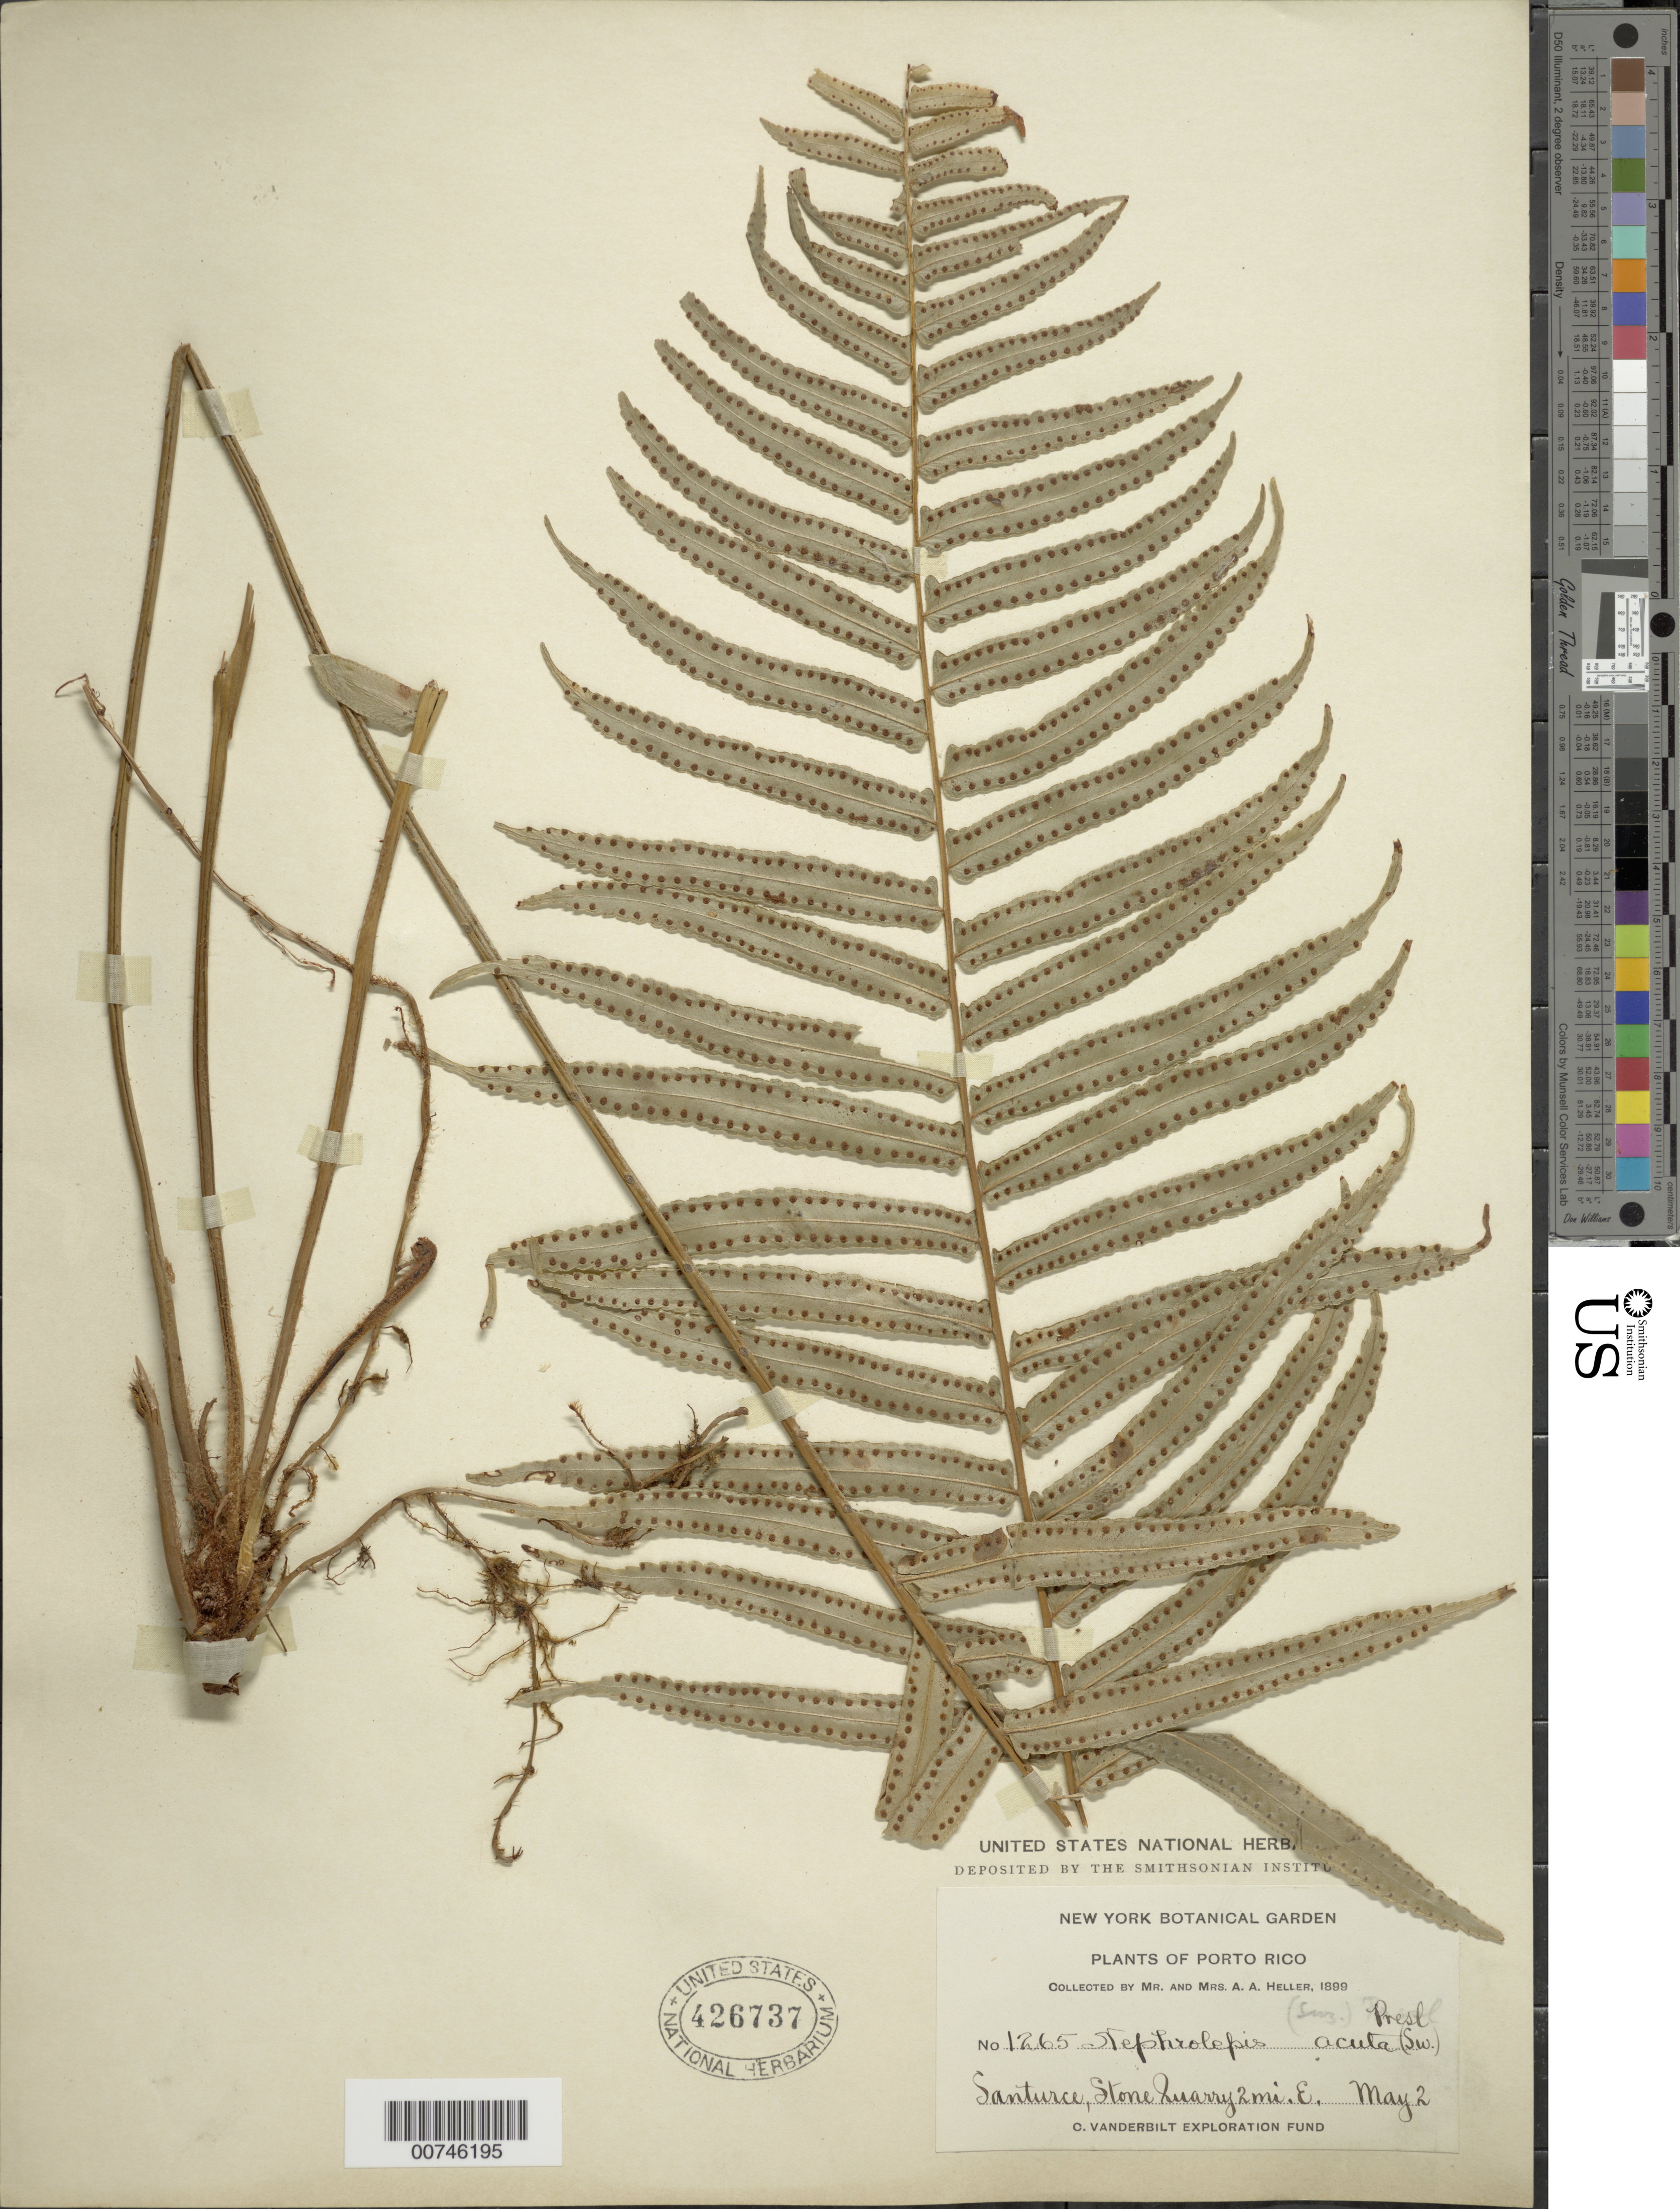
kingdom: Plantae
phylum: Tracheophyta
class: Polypodiopsida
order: Polypodiales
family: Nephrolepidaceae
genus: Nephrolepis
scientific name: Nephrolepis biserrata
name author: (Sw.) Schott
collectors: A. A. Heller & E. G. Heller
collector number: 1265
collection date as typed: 02 May 1899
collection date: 1899-05-02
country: Puerto Rico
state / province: San Juan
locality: Santurce, stone quarry 2 mi E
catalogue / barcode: US 426737